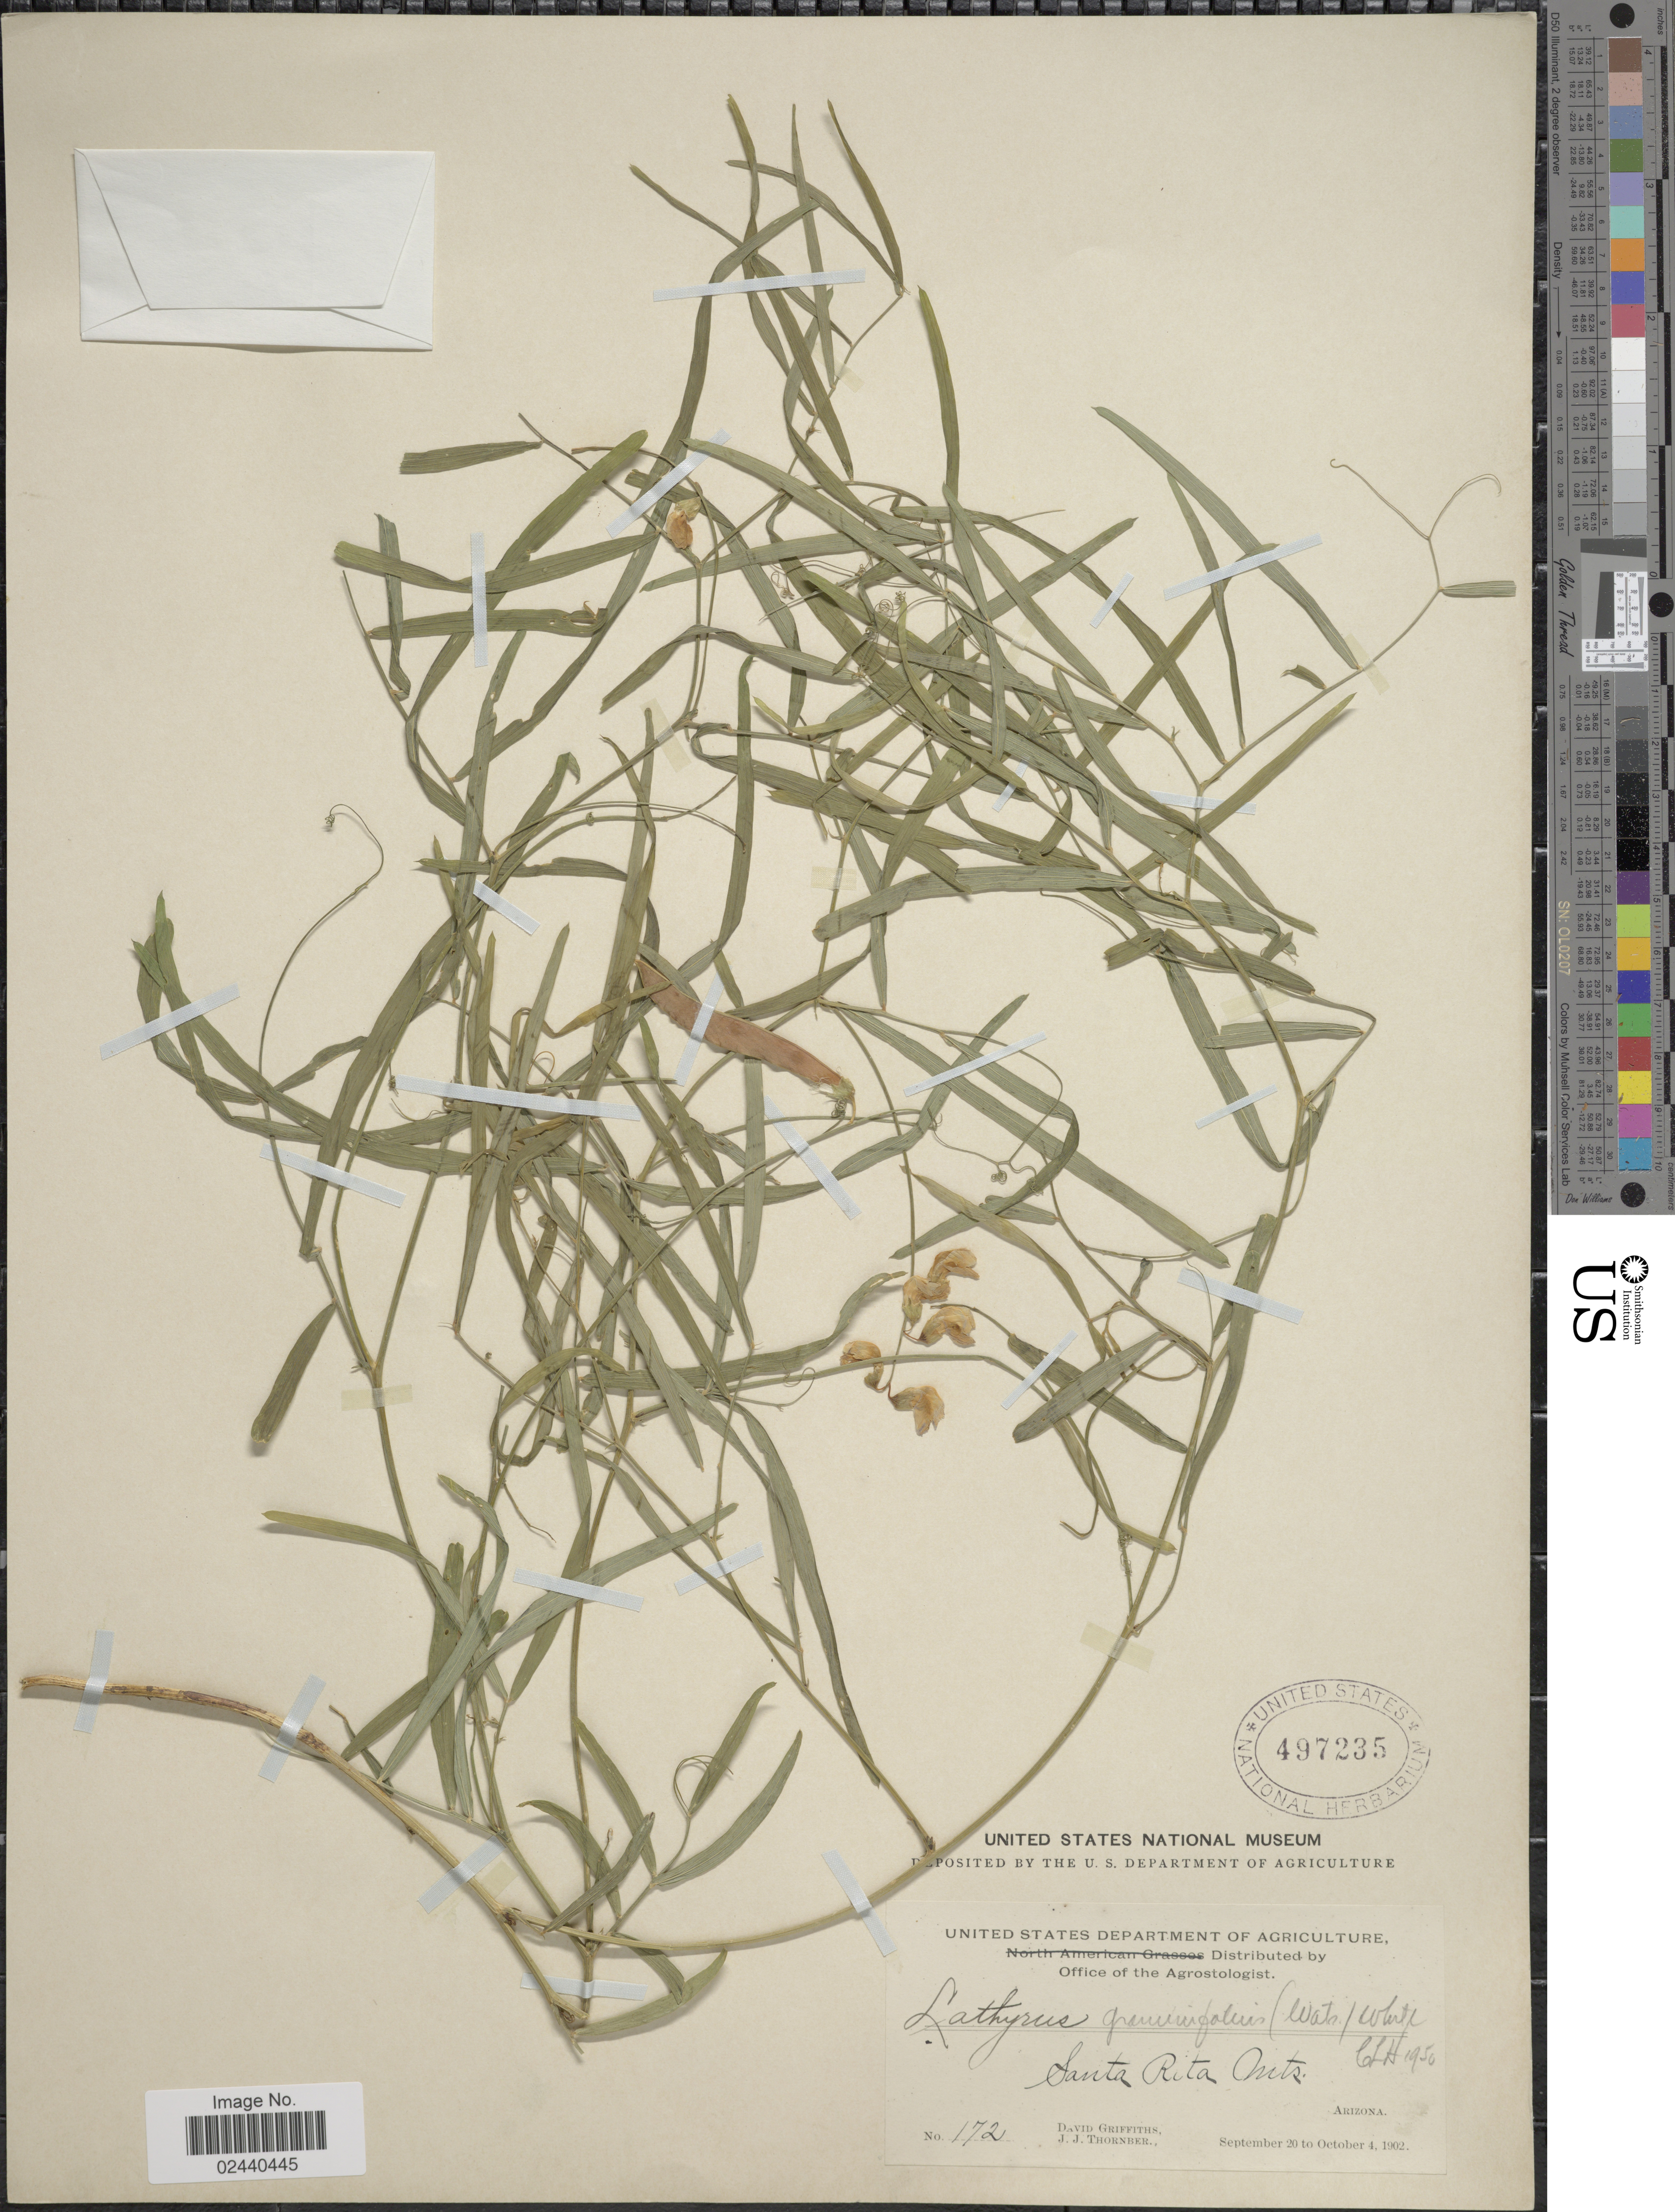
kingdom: Plantae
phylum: Tracheophyta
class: Magnoliopsida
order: Fabales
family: Fabaceae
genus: Lathyrus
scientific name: Lathyrus graminifolius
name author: (S. Watson) T.G. White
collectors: D. Griffiths & J. Thornber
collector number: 172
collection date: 1902-09-20/1902-10-04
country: United States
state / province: Arizona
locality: Santa Rita Mts.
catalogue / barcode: US 497235